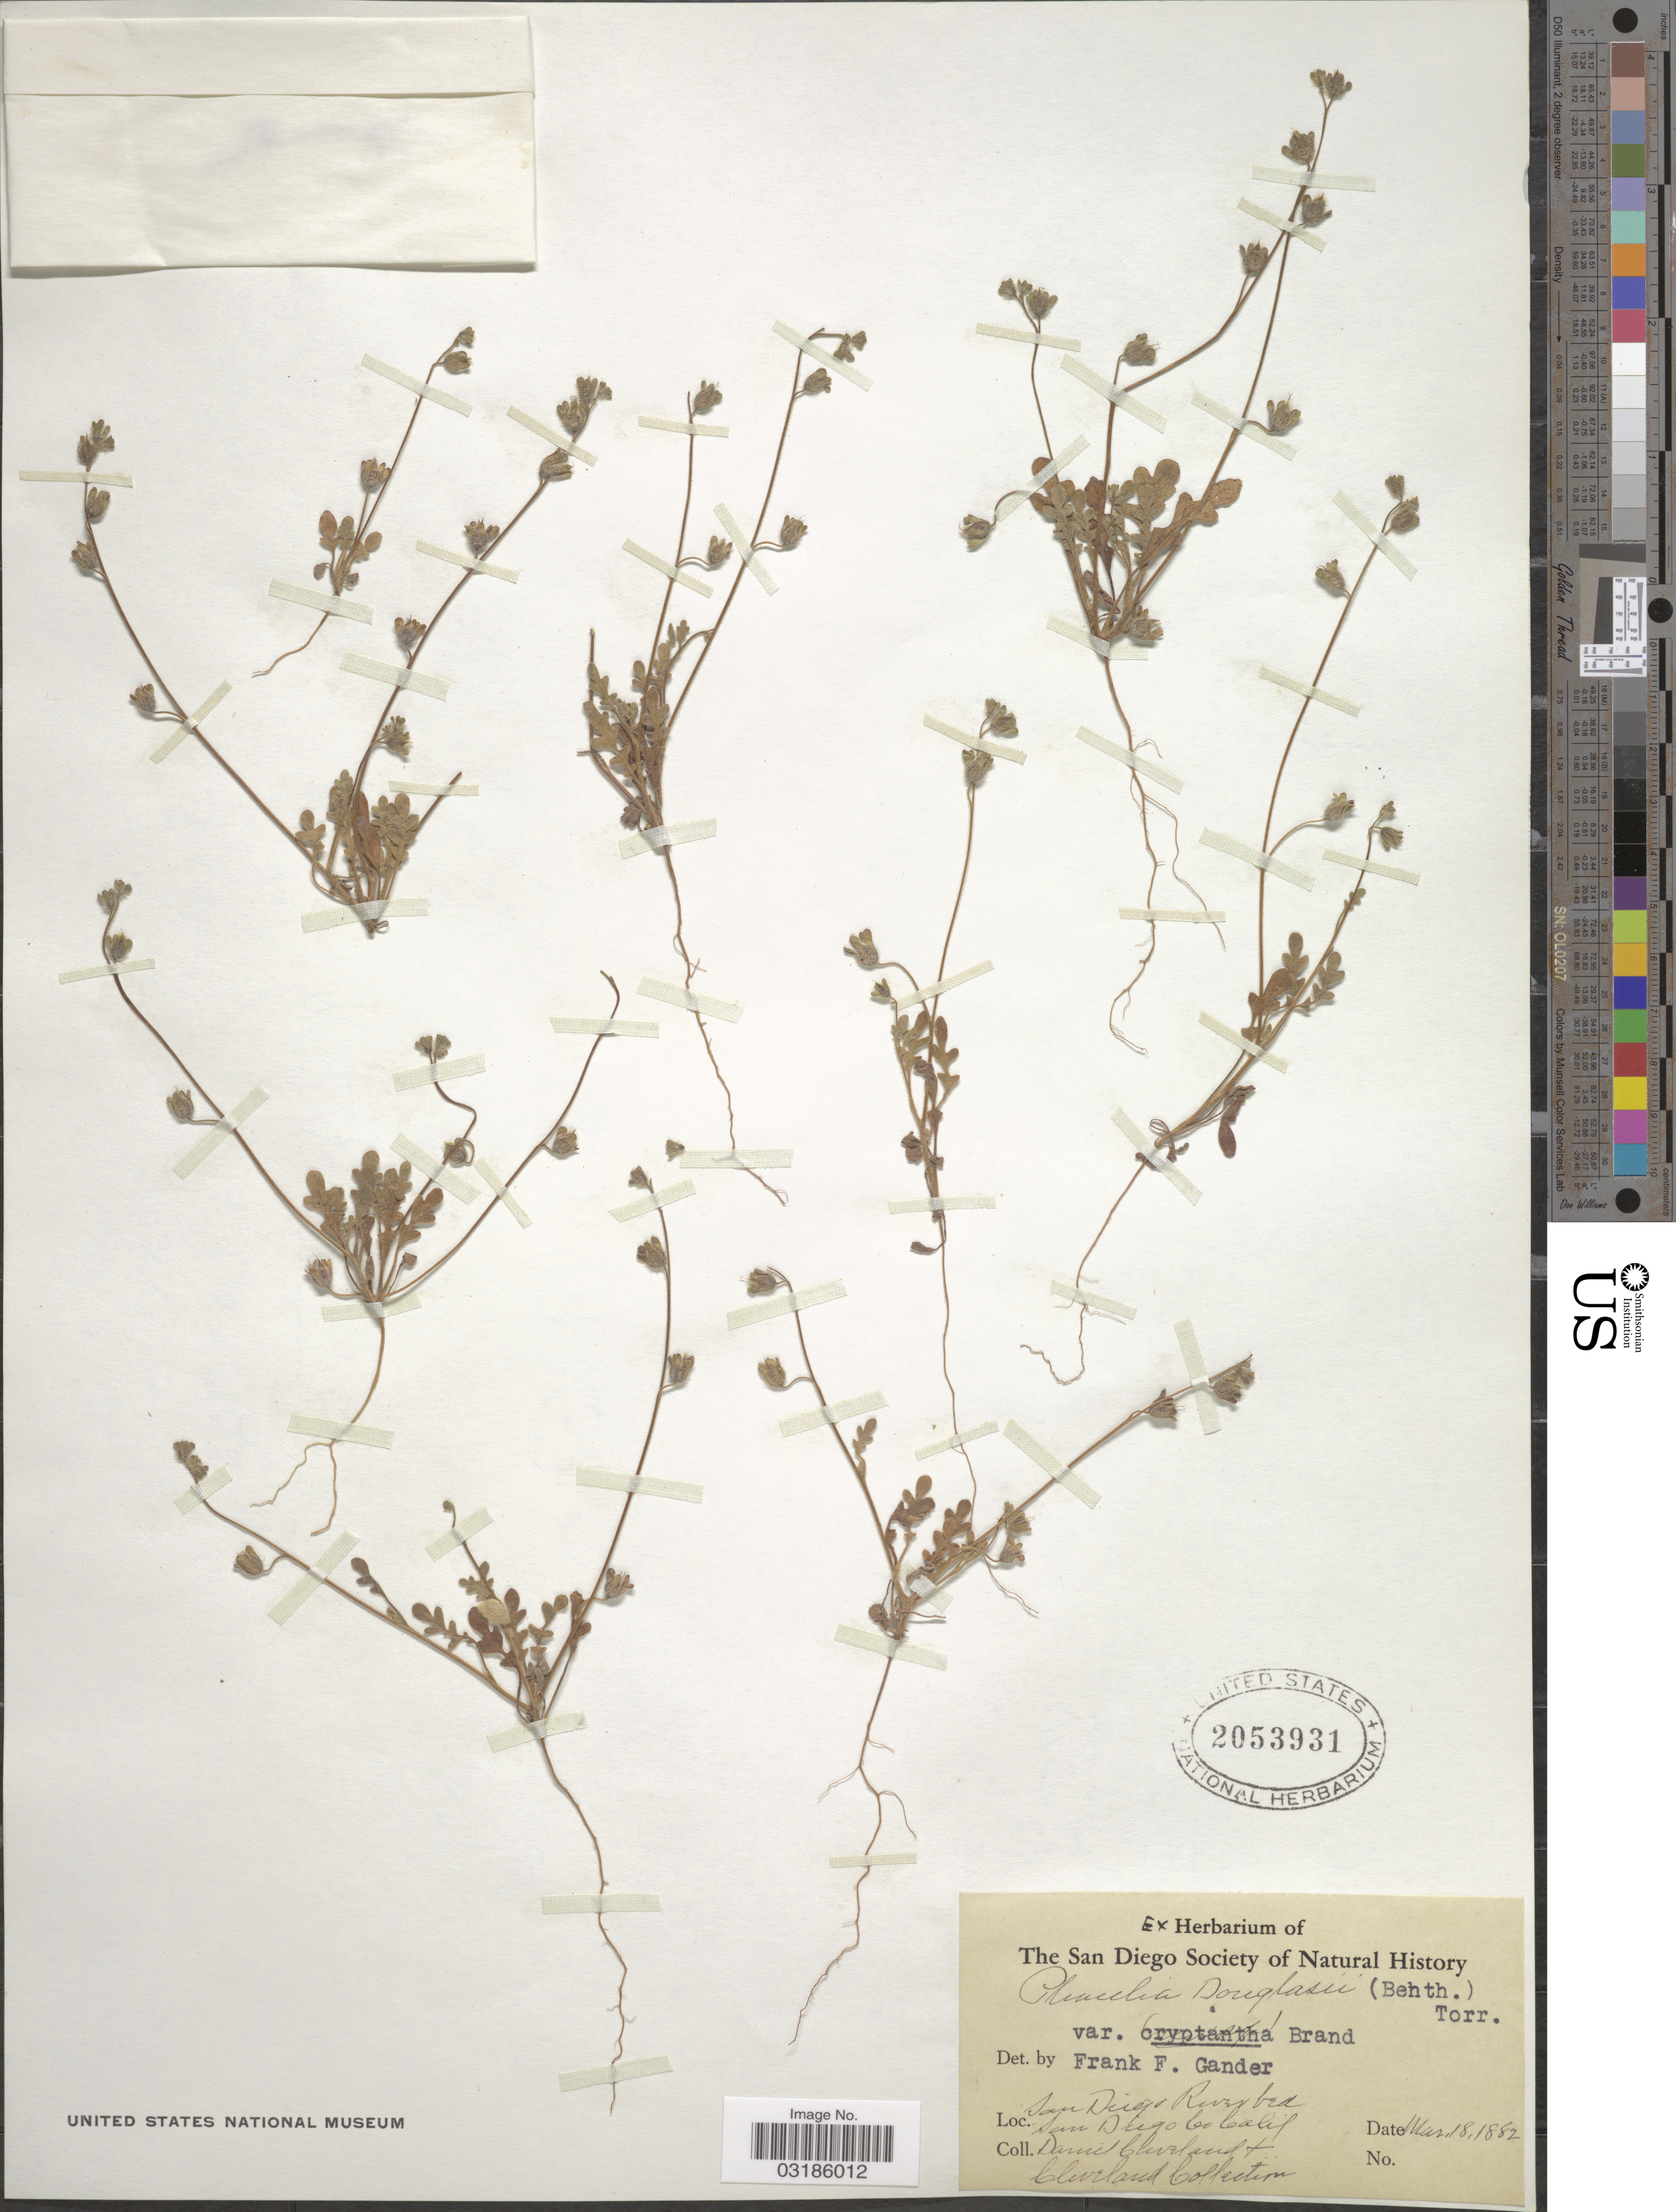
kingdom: Plantae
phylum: Tracheophyta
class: Magnoliopsida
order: Boraginales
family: Hydrophyllaceae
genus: Phacelia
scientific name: Phacelia douglasii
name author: (Benth.) Torr.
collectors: D. Cleveland & Cleveland Collection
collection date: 1882-03-18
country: United States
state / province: California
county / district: San Diego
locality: San Diego River bed. San Diego Co.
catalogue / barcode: US 2053931